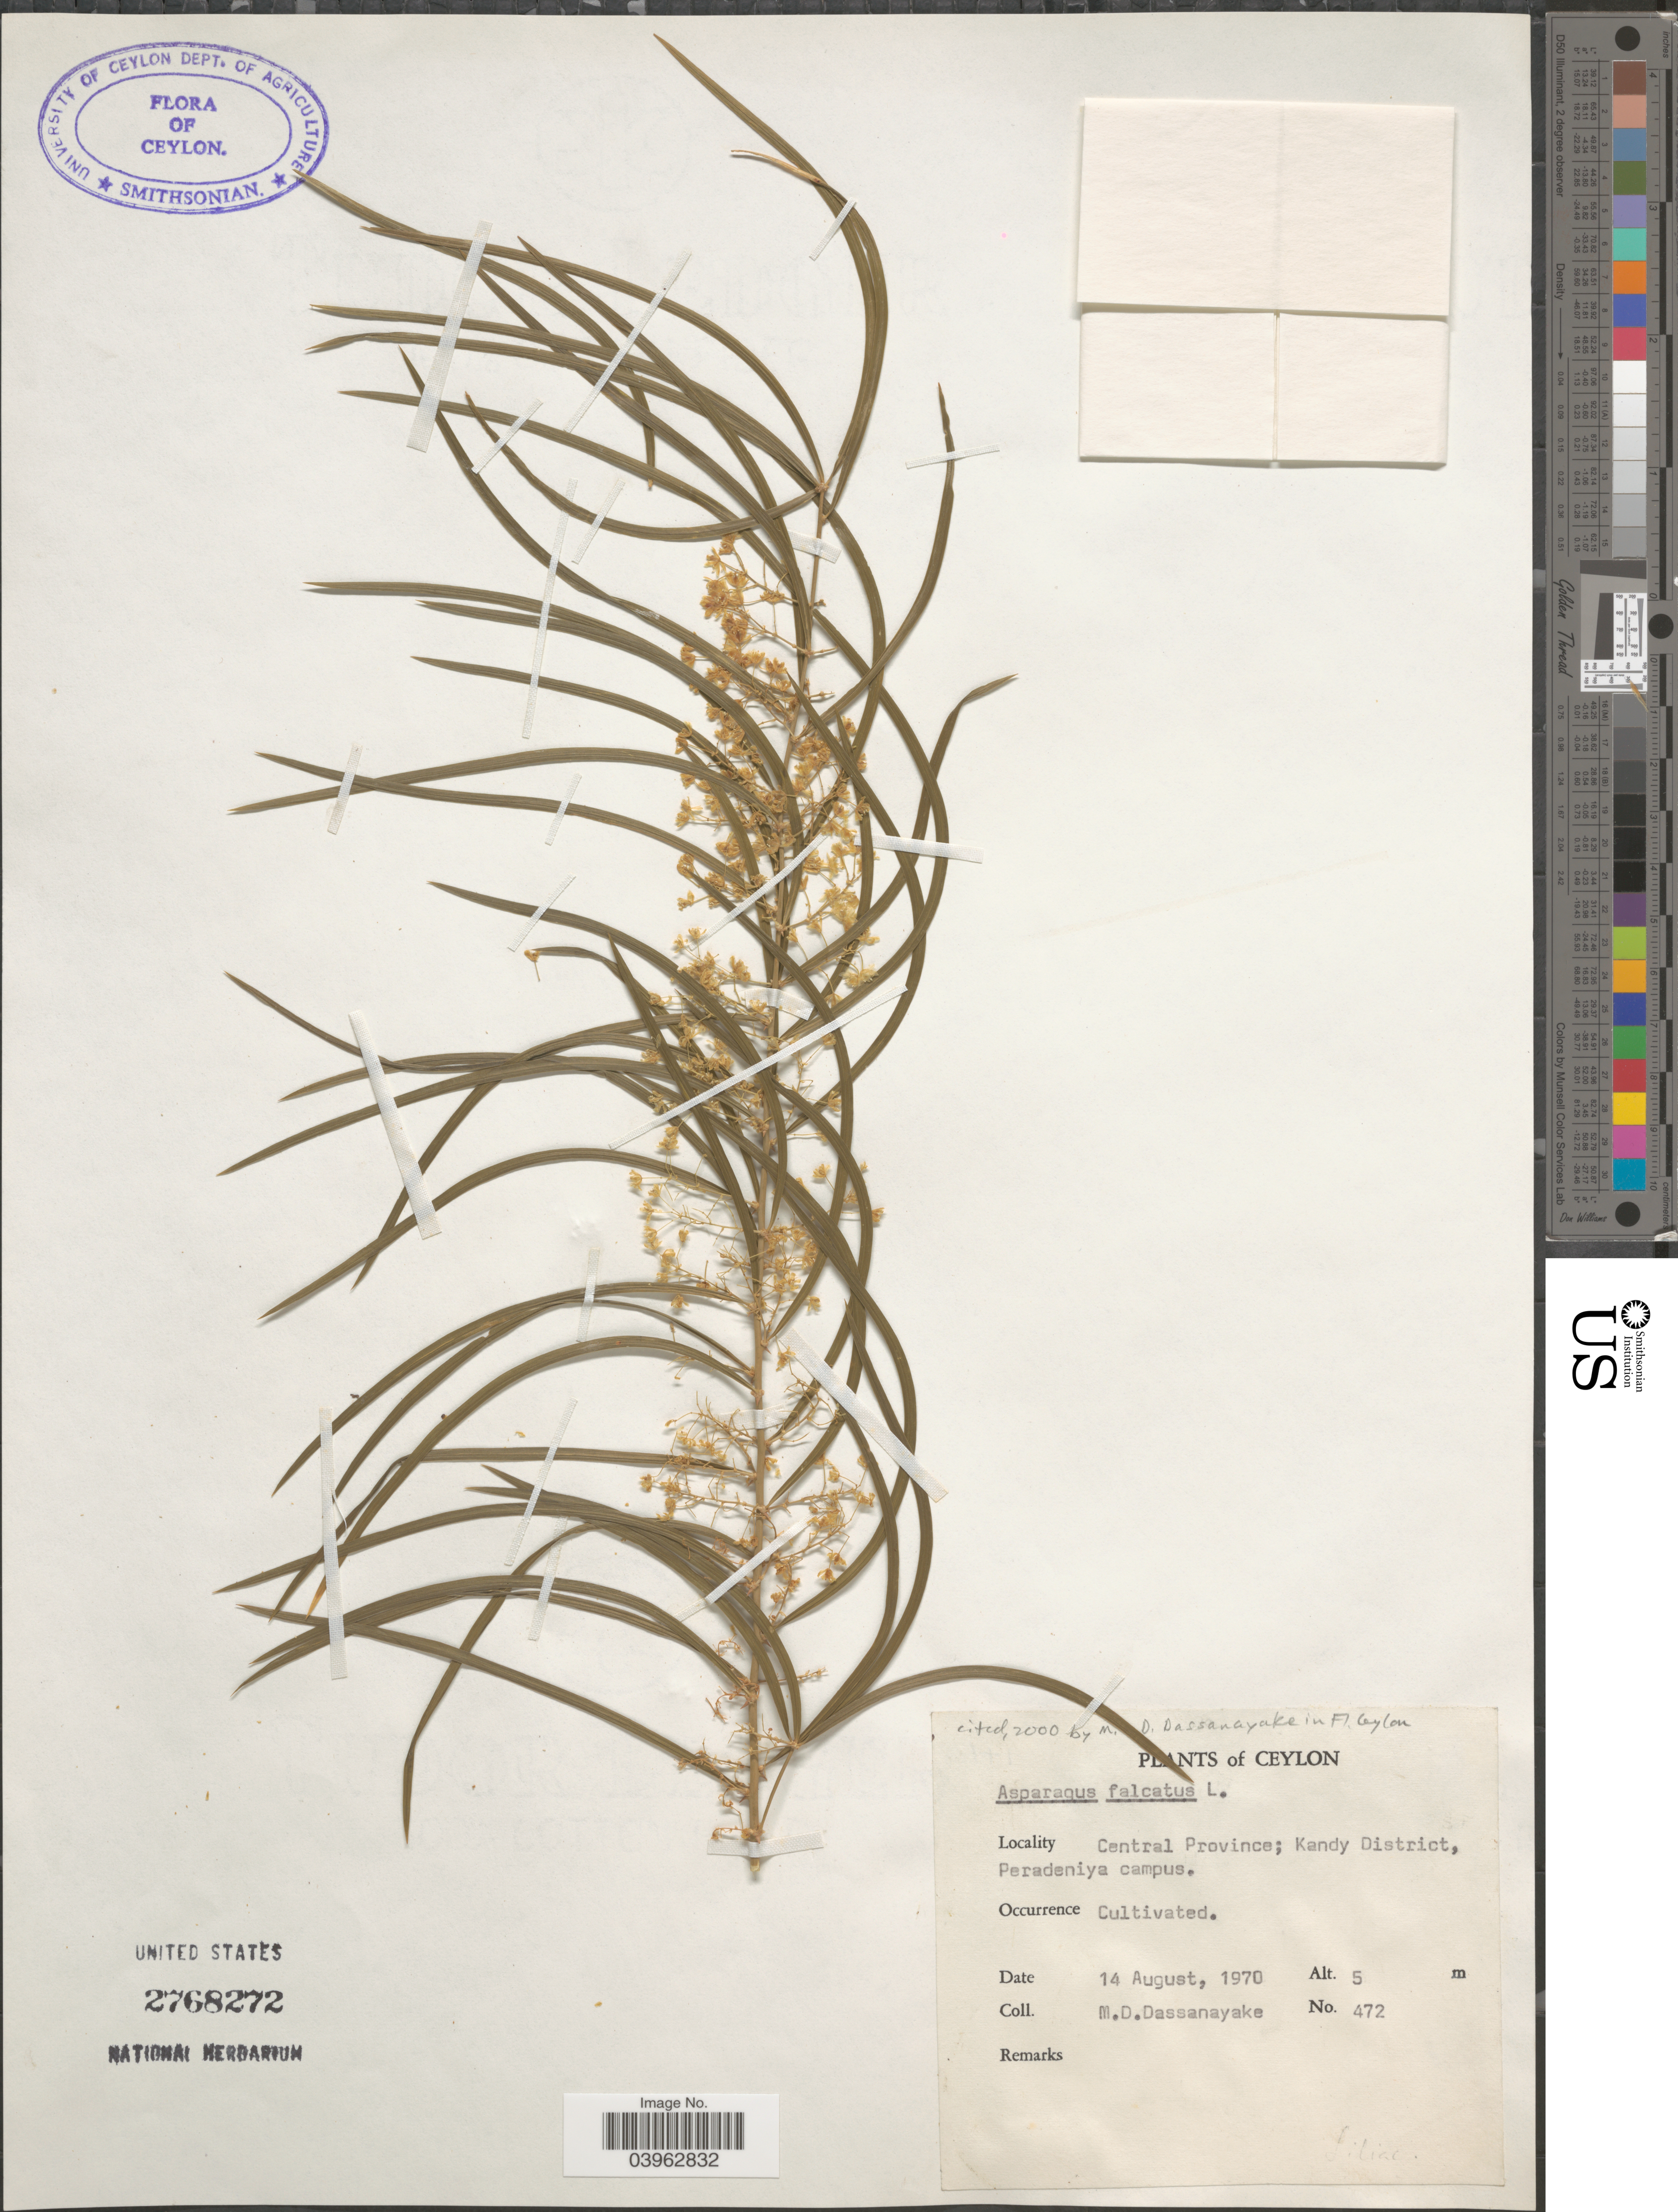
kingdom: Plantae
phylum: Tracheophyta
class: Liliopsida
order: Asparagales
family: Asparagaceae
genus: Asparagus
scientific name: Asparagus falcatus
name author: L.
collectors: M. D. Dassanayake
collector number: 472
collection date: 1970-08-14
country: Sri Lanka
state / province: Central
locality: Ceylon. Kandy District, Peradeniya campus.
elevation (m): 5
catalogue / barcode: US 2768272